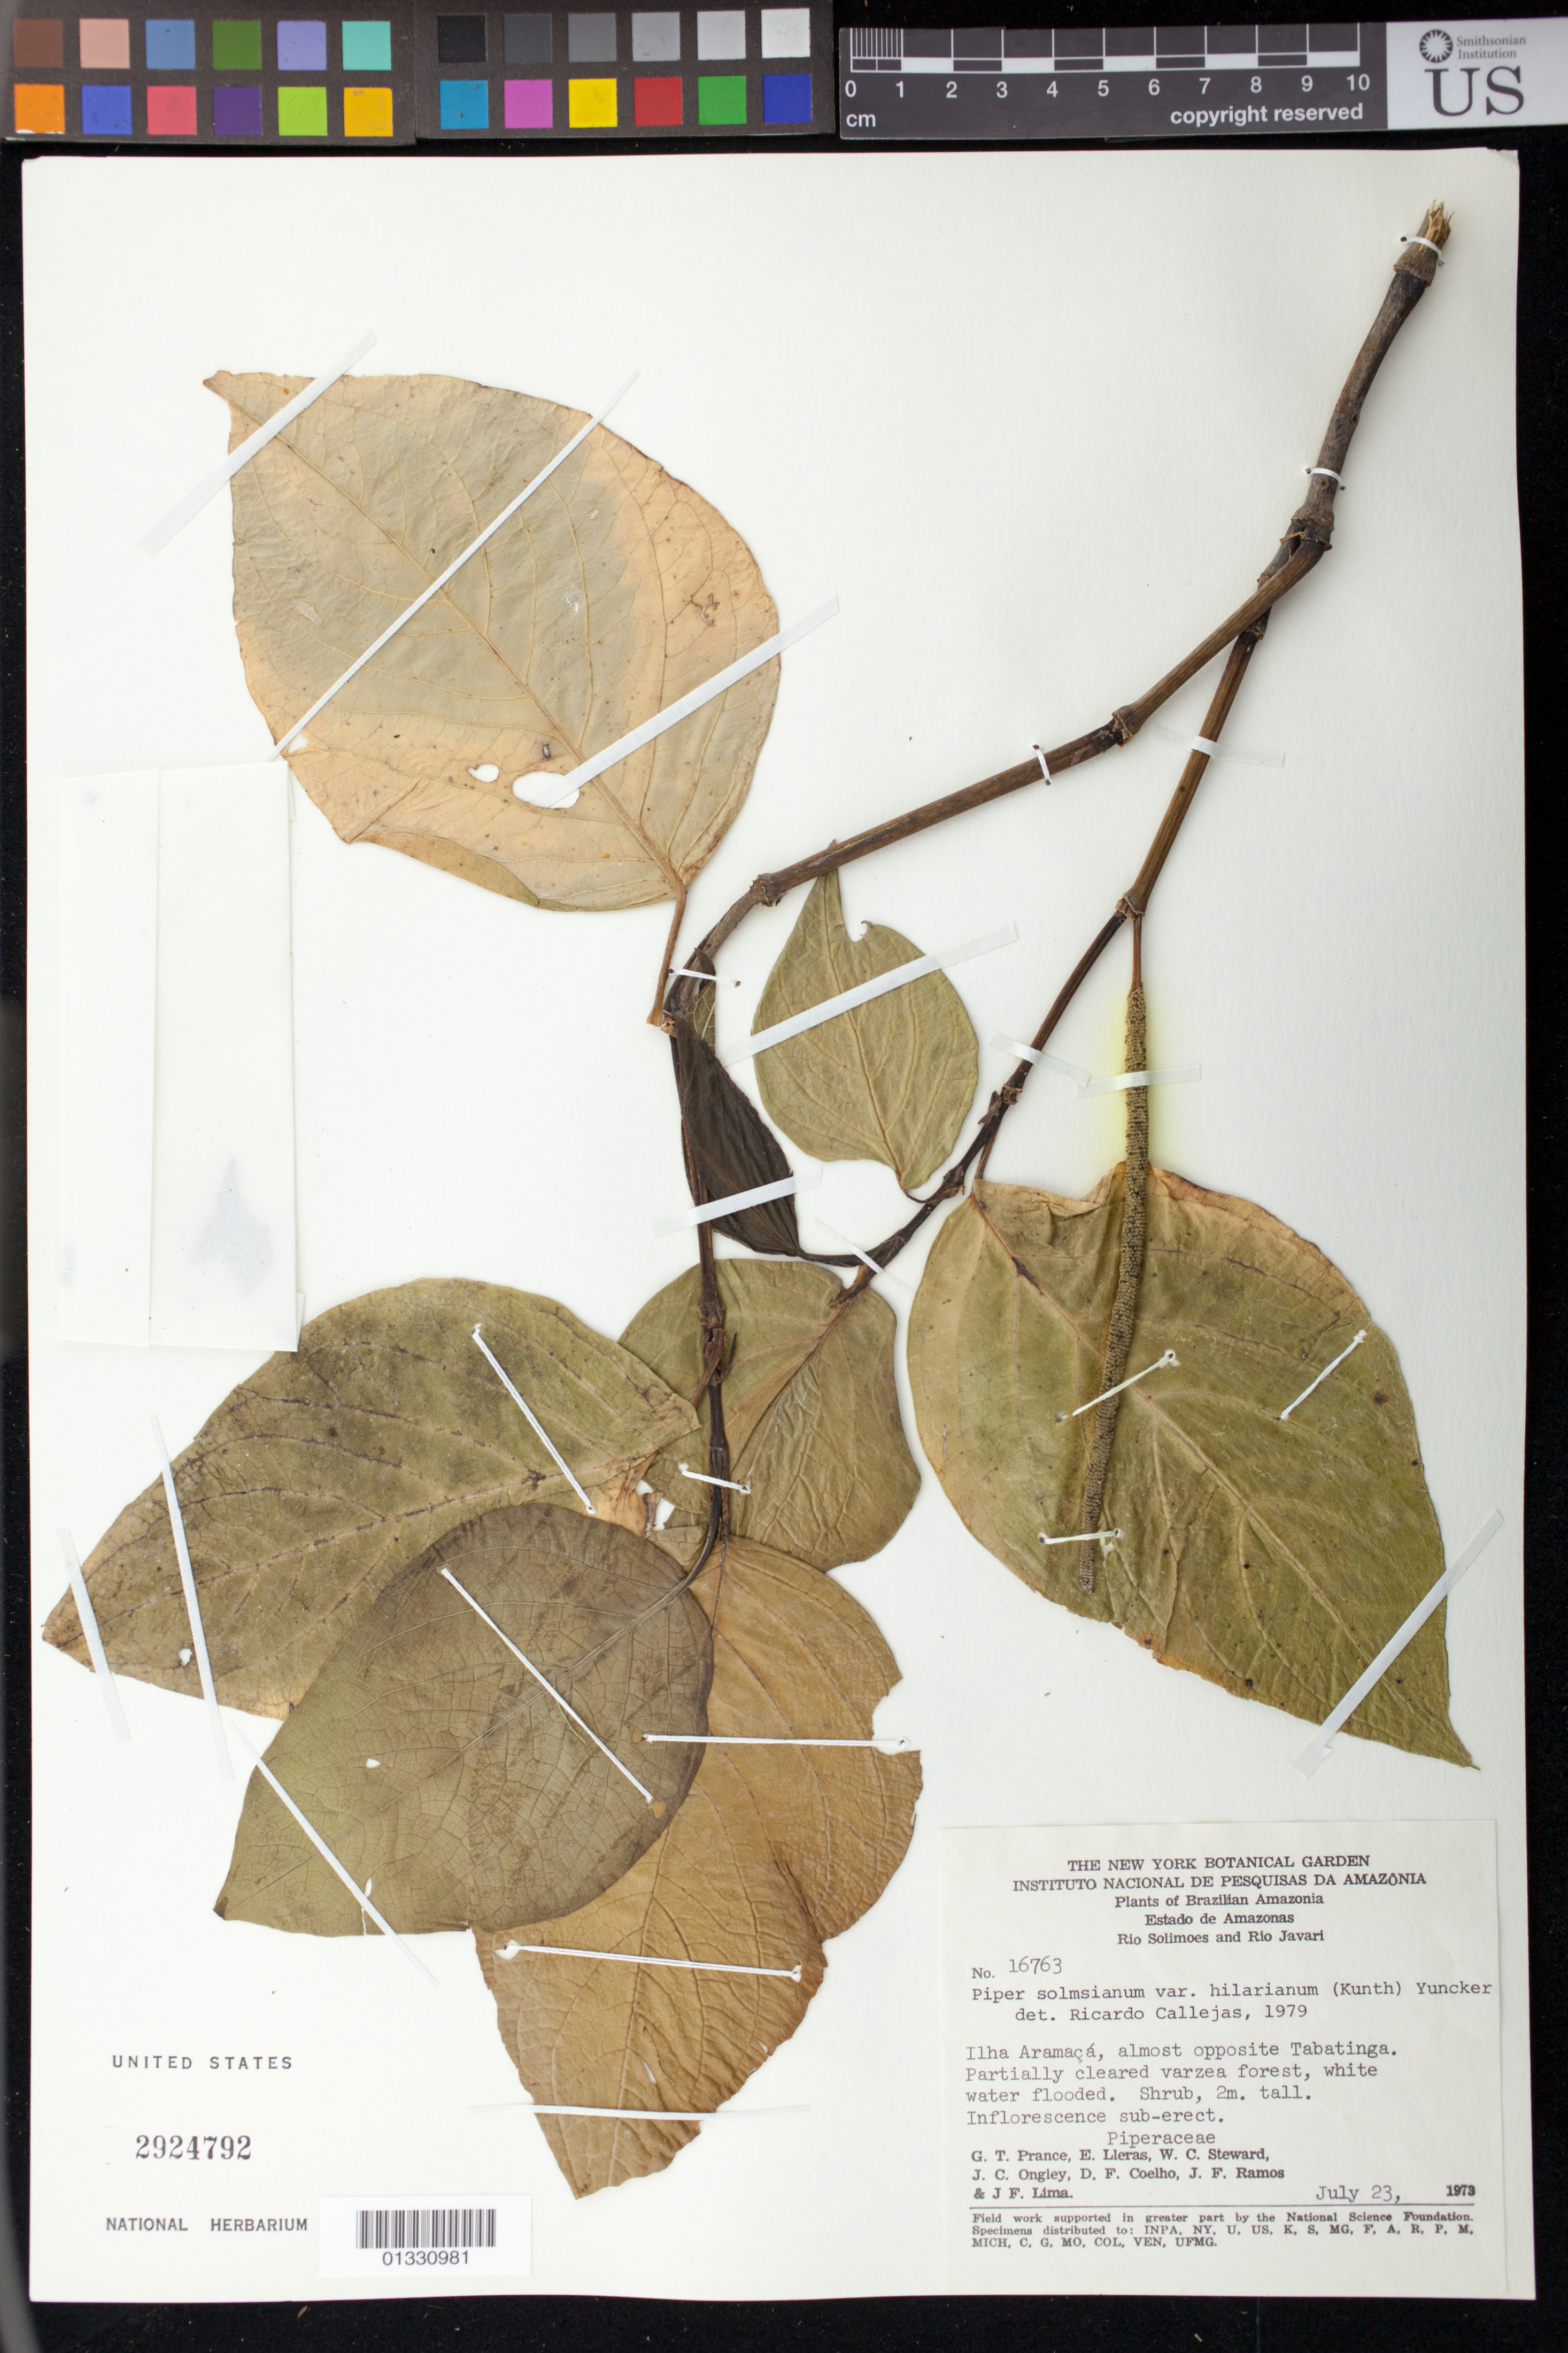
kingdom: Plantae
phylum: Tracheophyta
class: Magnoliopsida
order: Piperales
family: Piperaceae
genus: Piper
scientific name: Piper solmsianum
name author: C. DC.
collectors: G. T. Prance et al.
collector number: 16763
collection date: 1973-07-23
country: Brazil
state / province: Amazonas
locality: Ilha Aramaçá, almost opposite Tabatinga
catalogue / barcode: US 2924792